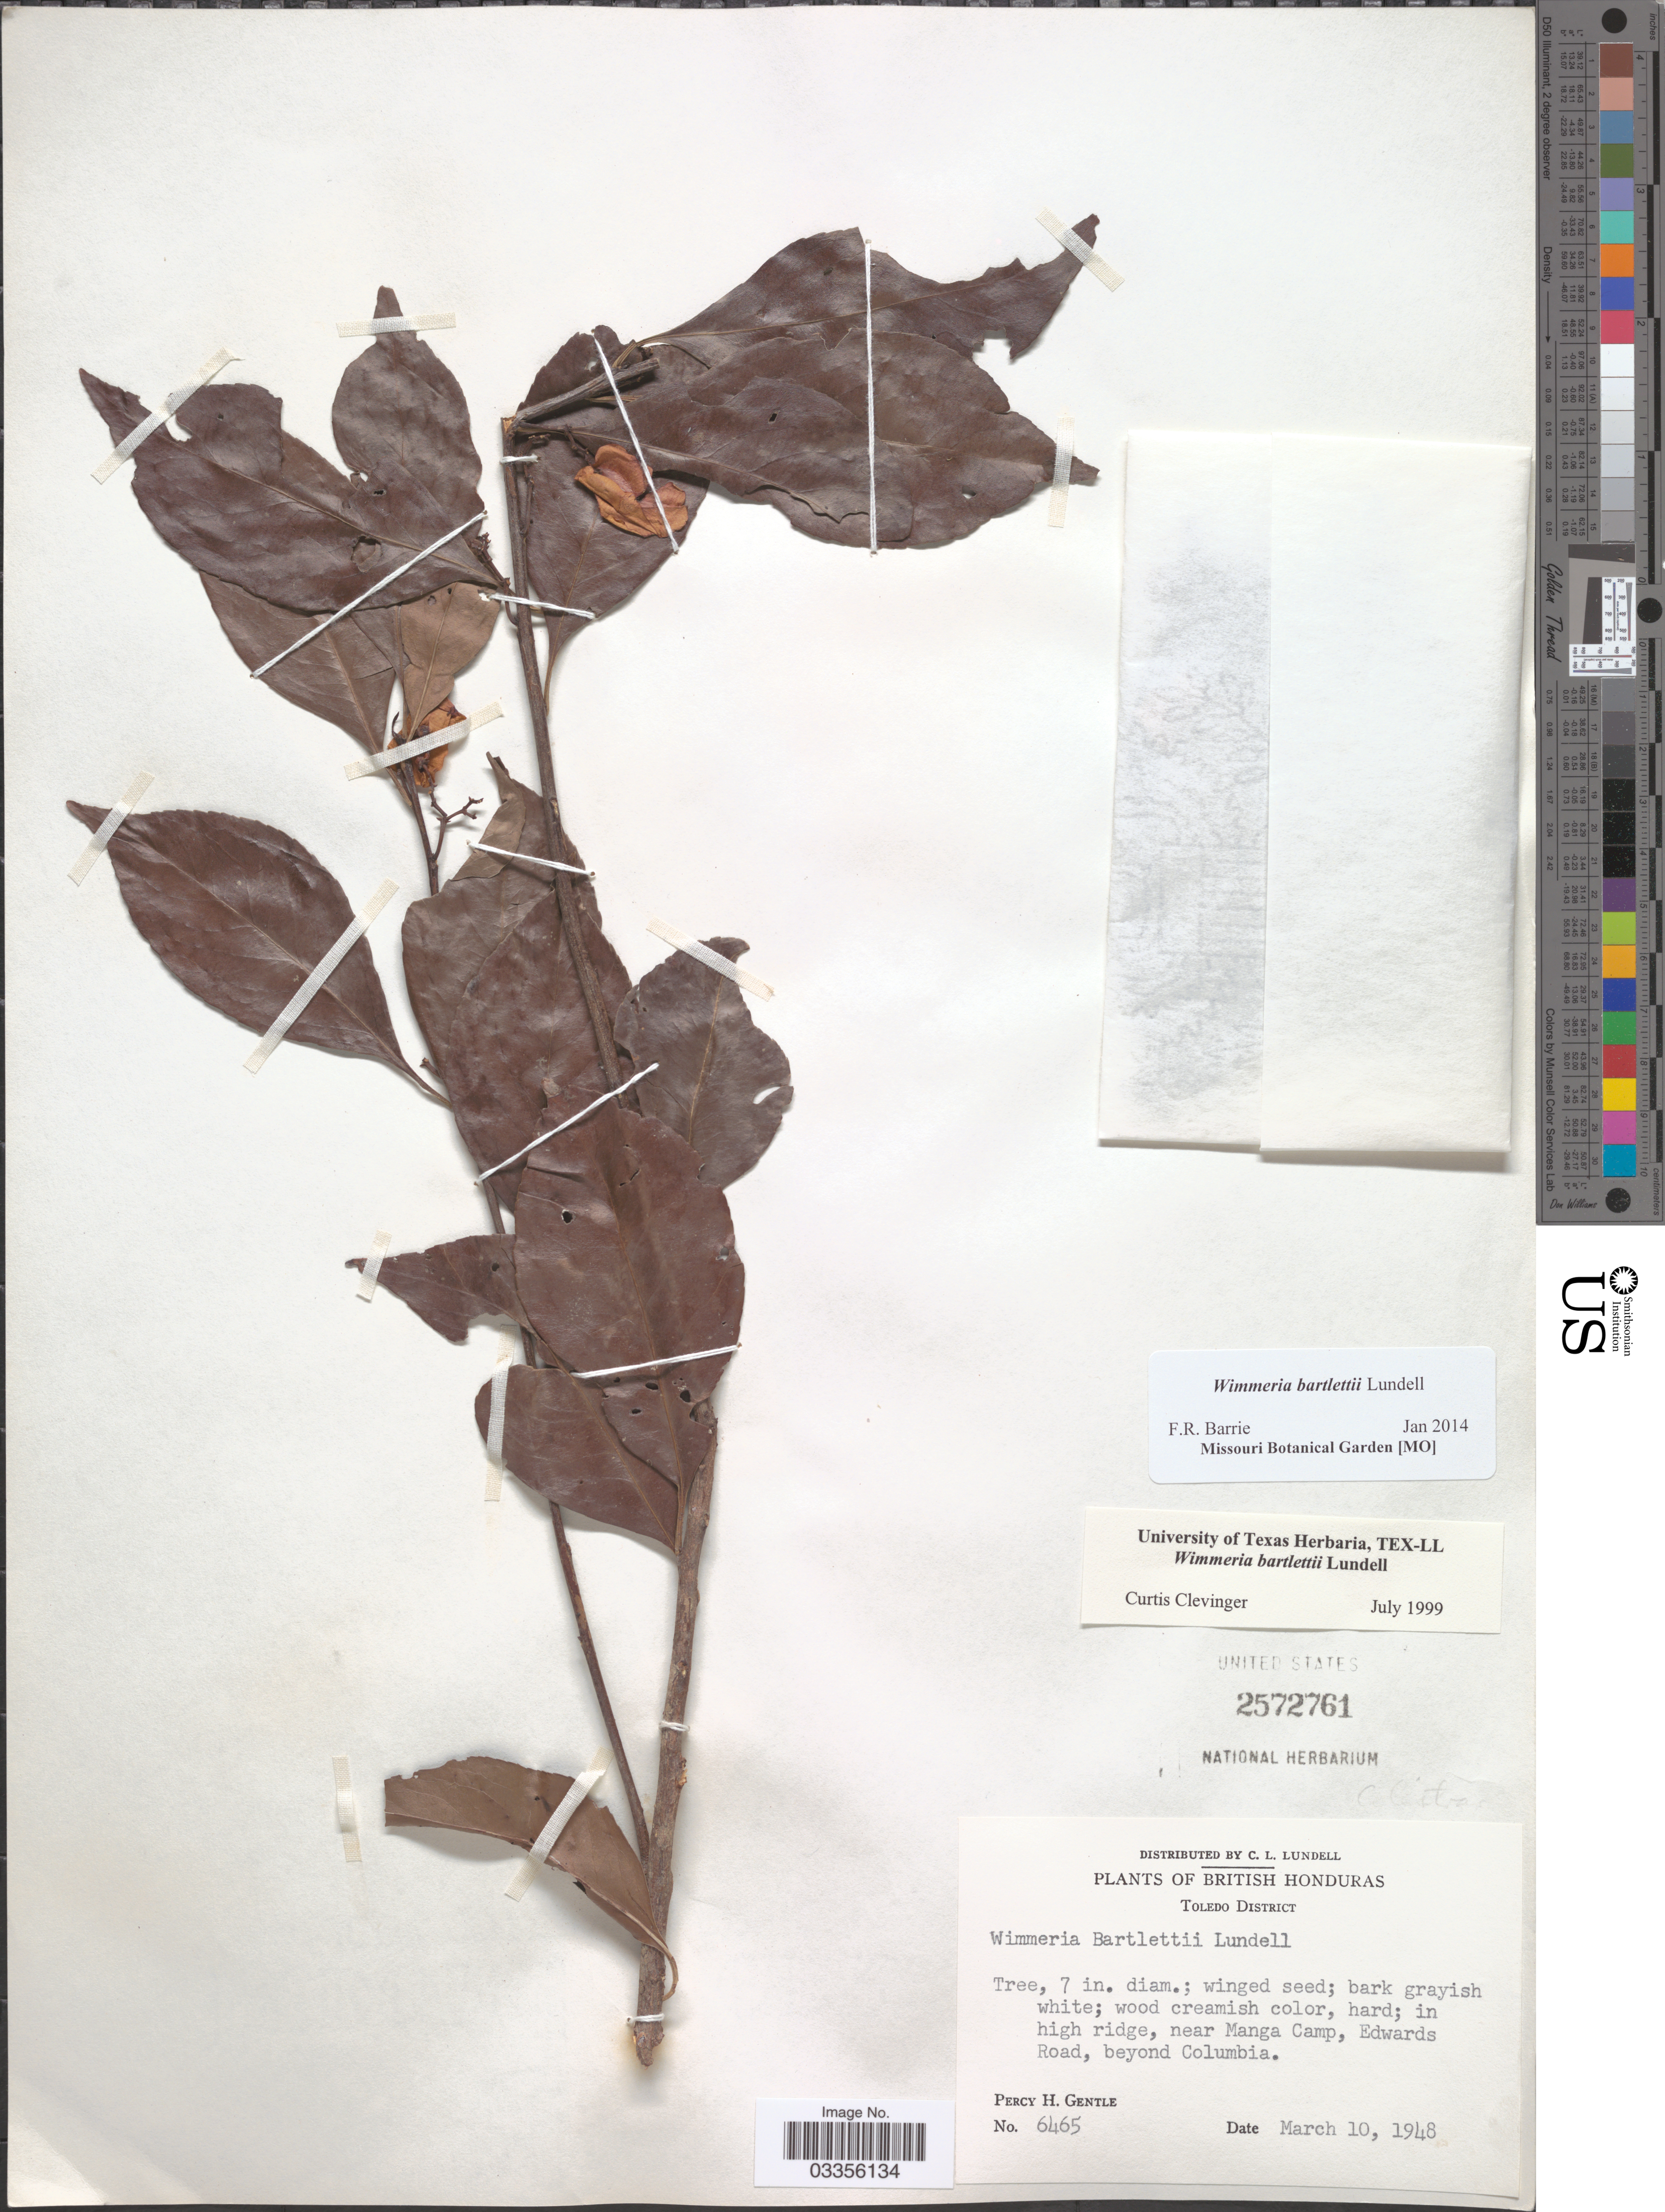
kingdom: Plantae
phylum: Tracheophyta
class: Magnoliopsida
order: Celastrales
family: Celastraceae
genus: Wimmeria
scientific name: Wimmeria bartlettii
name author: Lundell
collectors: P. H. Gentle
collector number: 6465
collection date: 1948-03-10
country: Belize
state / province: Toledo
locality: British Honduras. Toledo District. In high ridge, near Manga Camp, Edwards Road, beyond Columbia.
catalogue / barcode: US 2572761